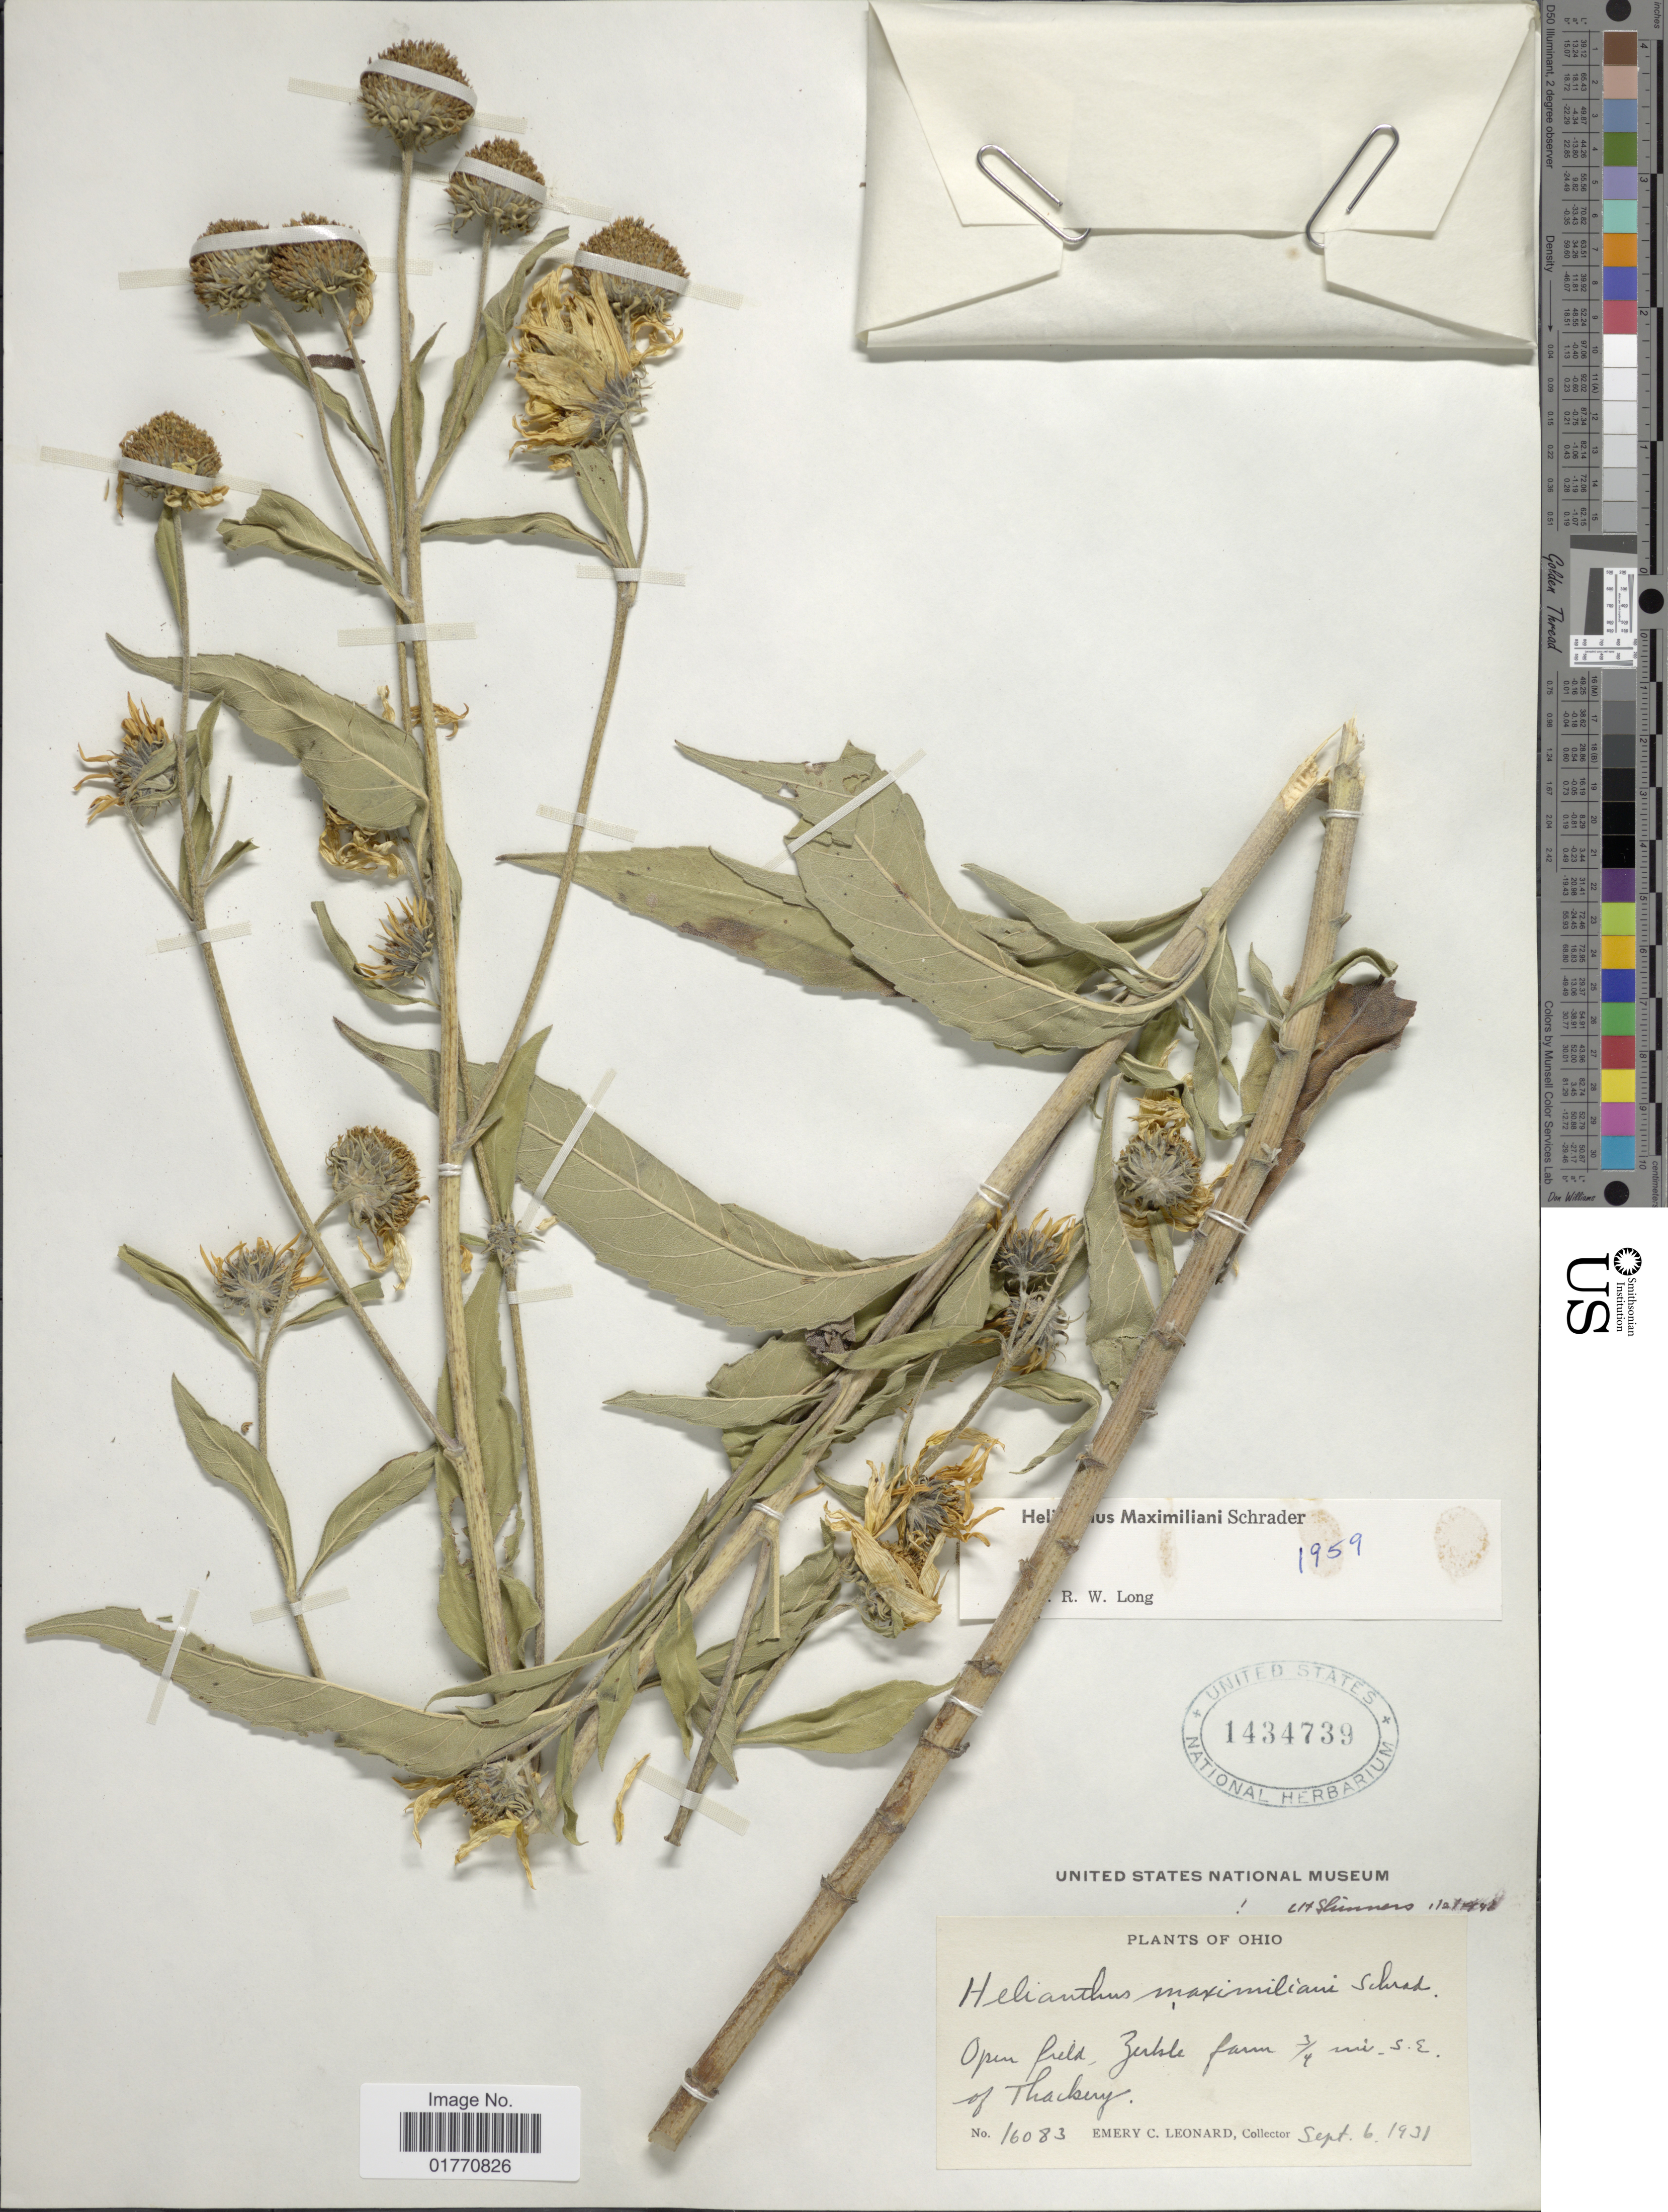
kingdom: Plantae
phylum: Tracheophyta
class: Magnoliopsida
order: Asterales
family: Asteraceae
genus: Helianthus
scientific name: Helianthus maximiliani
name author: Schrad.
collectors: E. C. Leonard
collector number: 16083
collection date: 1931-09-06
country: United States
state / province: Ohio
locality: Open field, Zerkle farm, 3/4 mi. S.E. of Thackery.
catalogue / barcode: US 1434739